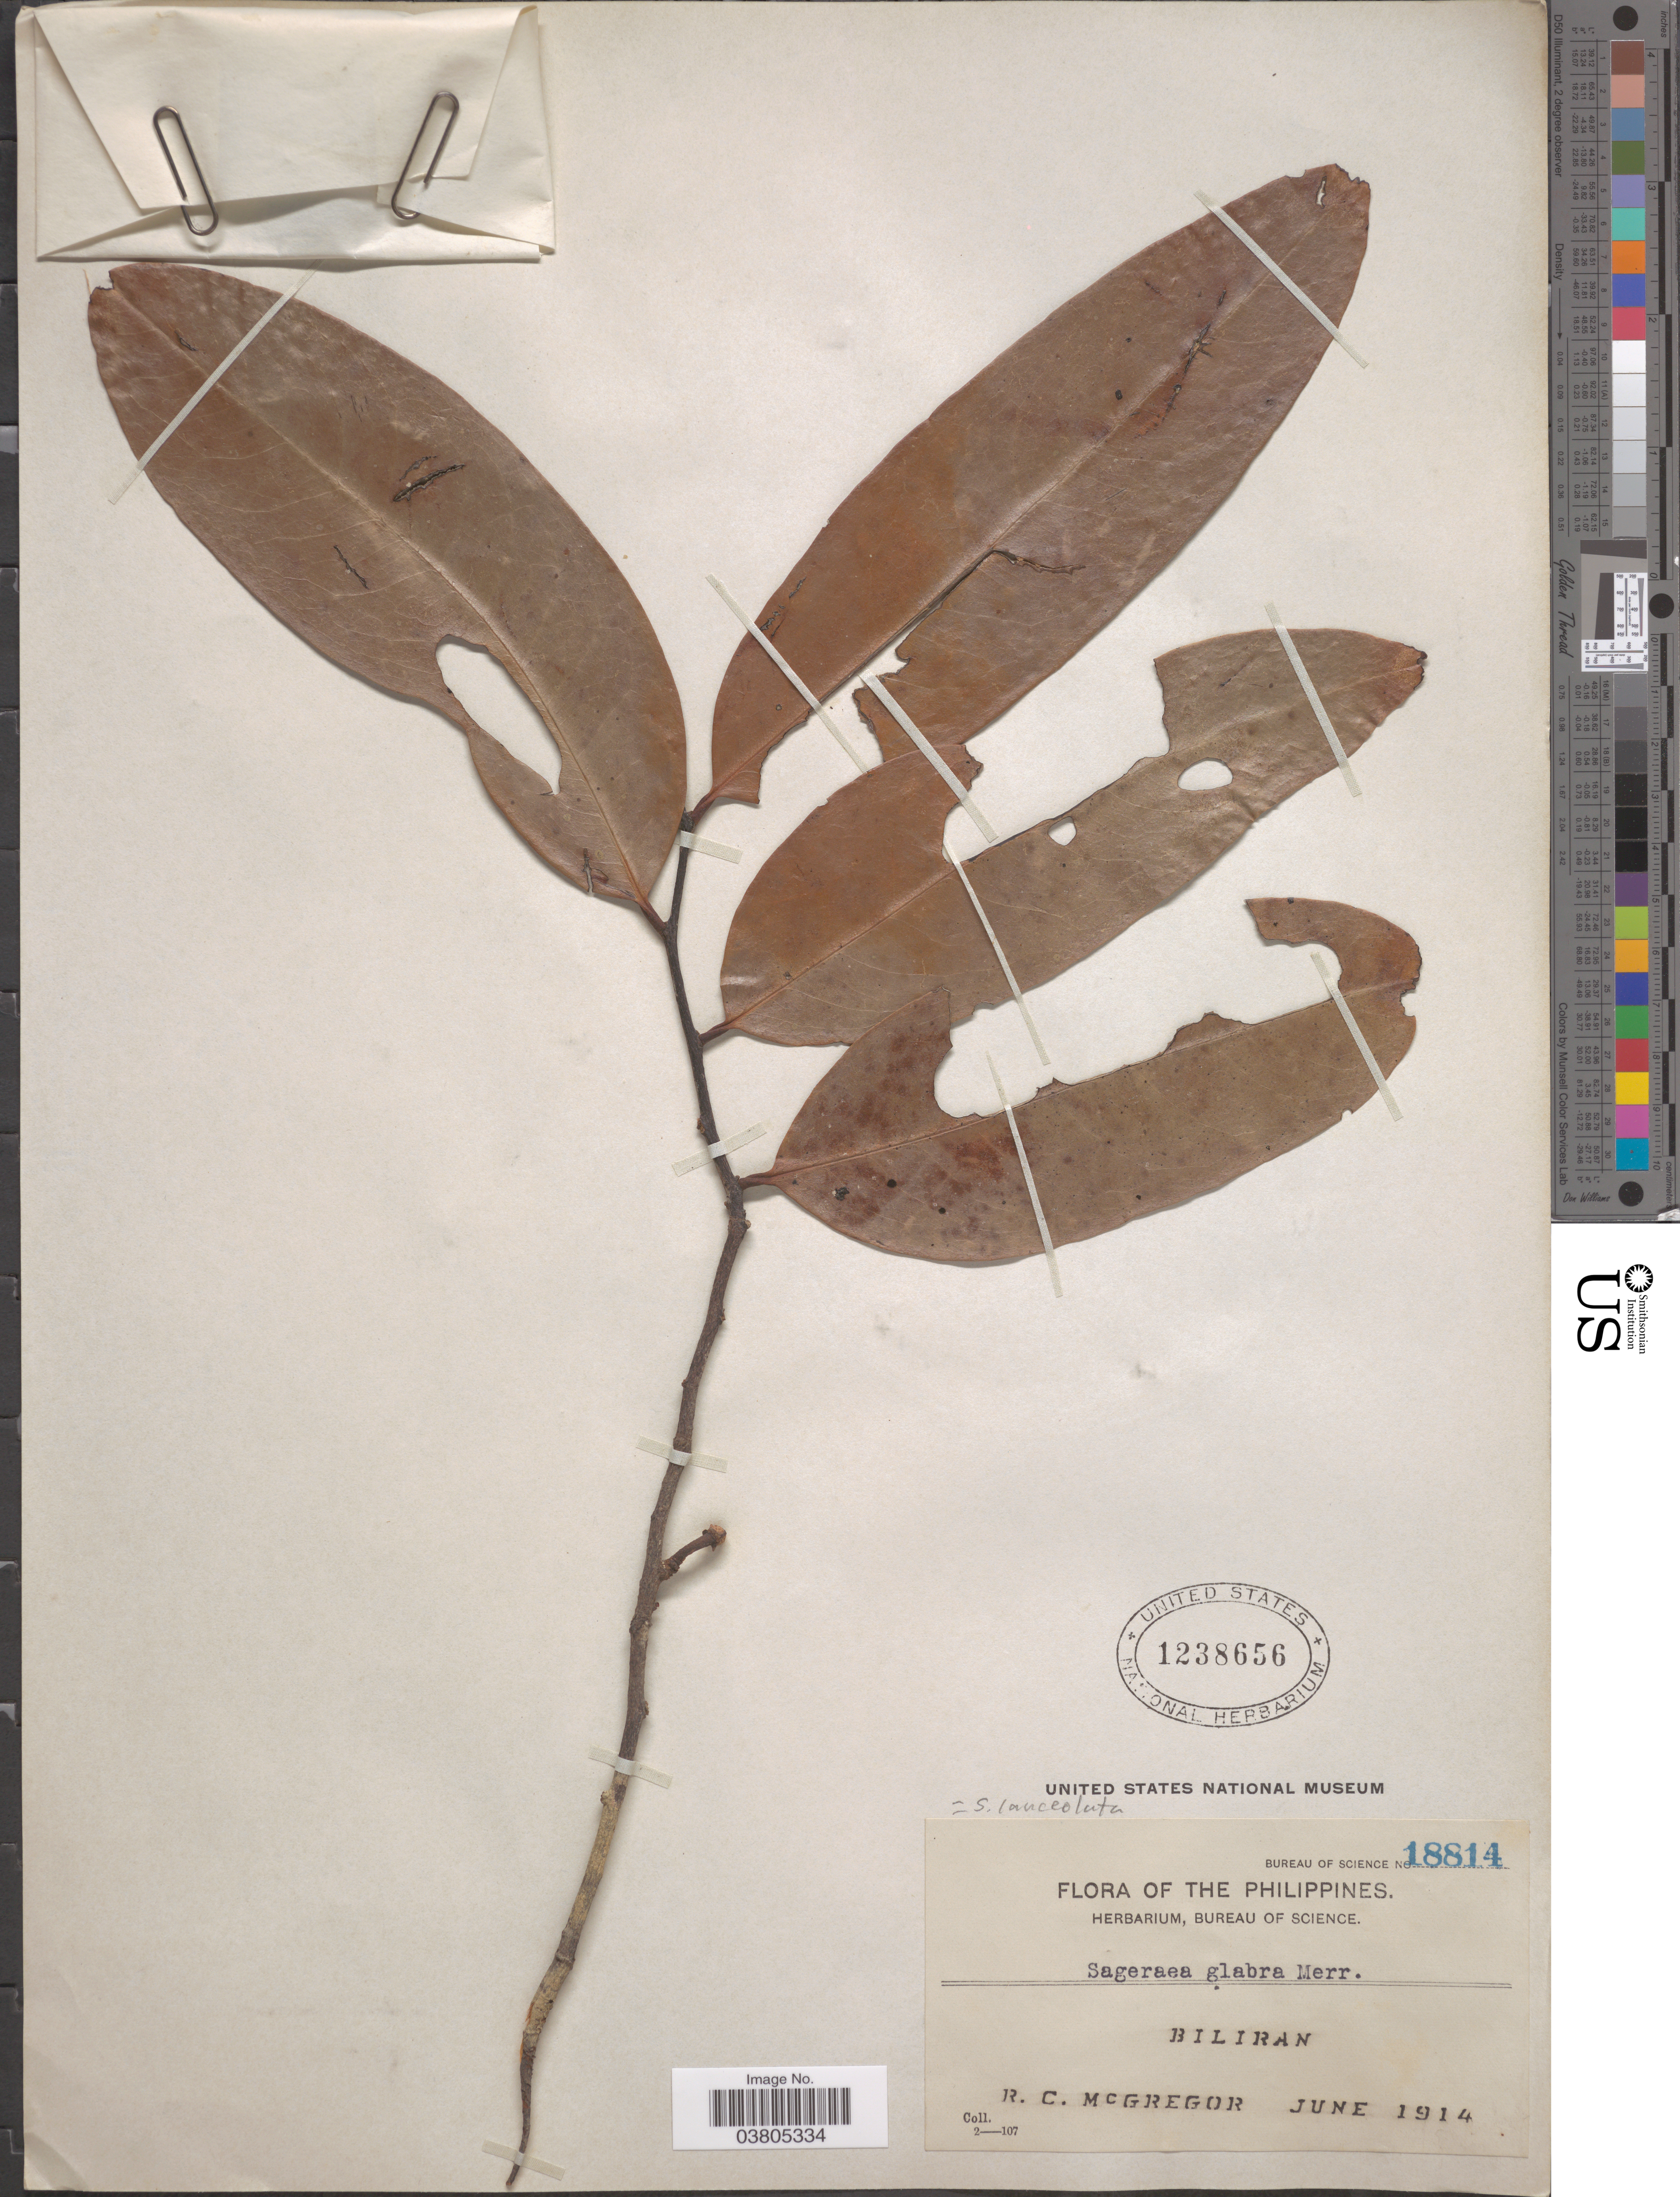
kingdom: Plantae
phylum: Tracheophyta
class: Magnoliopsida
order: Magnoliales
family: Annonaceae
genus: Sageraea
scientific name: Sageraea lanceolata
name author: Miq.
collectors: R. C. McGregor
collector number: Bureau of Science 18814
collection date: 1914-06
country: Philippines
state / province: Eastern Visayas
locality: Biliran.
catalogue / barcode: US 1238656